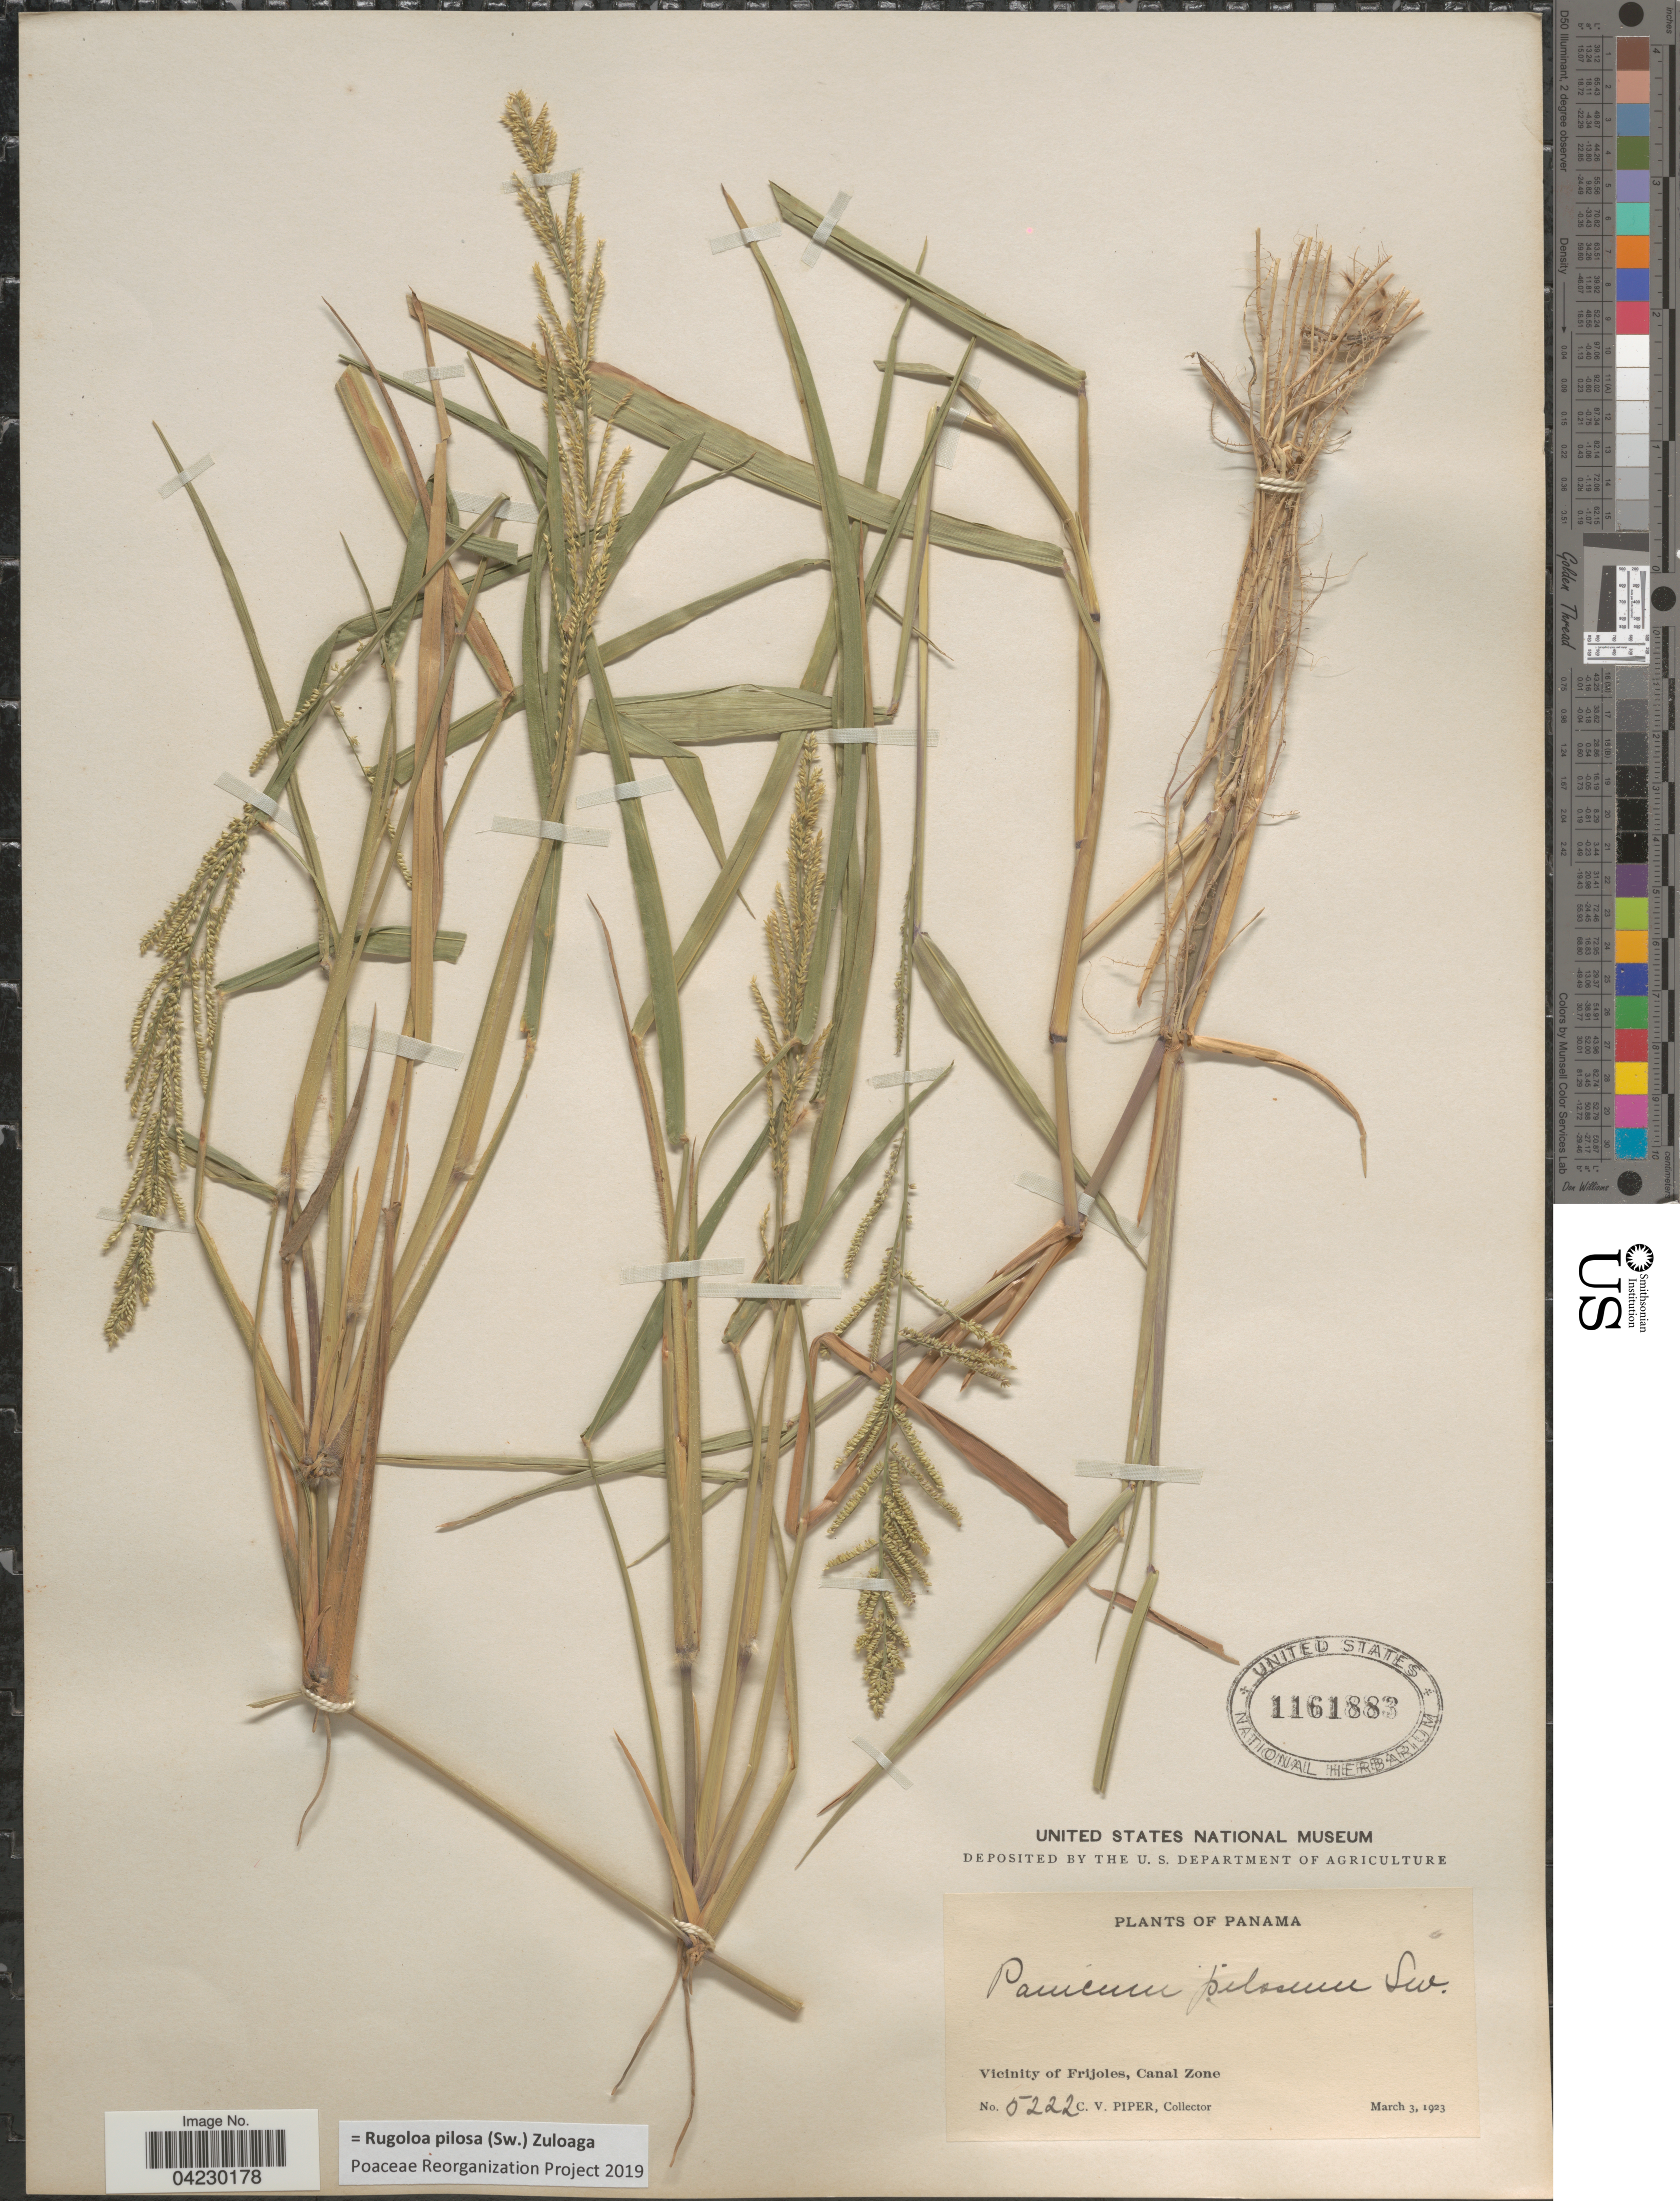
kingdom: Plantae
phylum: Tracheophyta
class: Liliopsida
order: Poales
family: Poaceae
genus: Rugoloa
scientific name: Rugoloa pilosa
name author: (Sw.) Zuloaga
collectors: C. V. Piper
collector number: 5222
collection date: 1923-03-03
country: Panama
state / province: Colón / Panamá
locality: Vicinity of Frijoles, Canal Zone.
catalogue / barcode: US 1161883